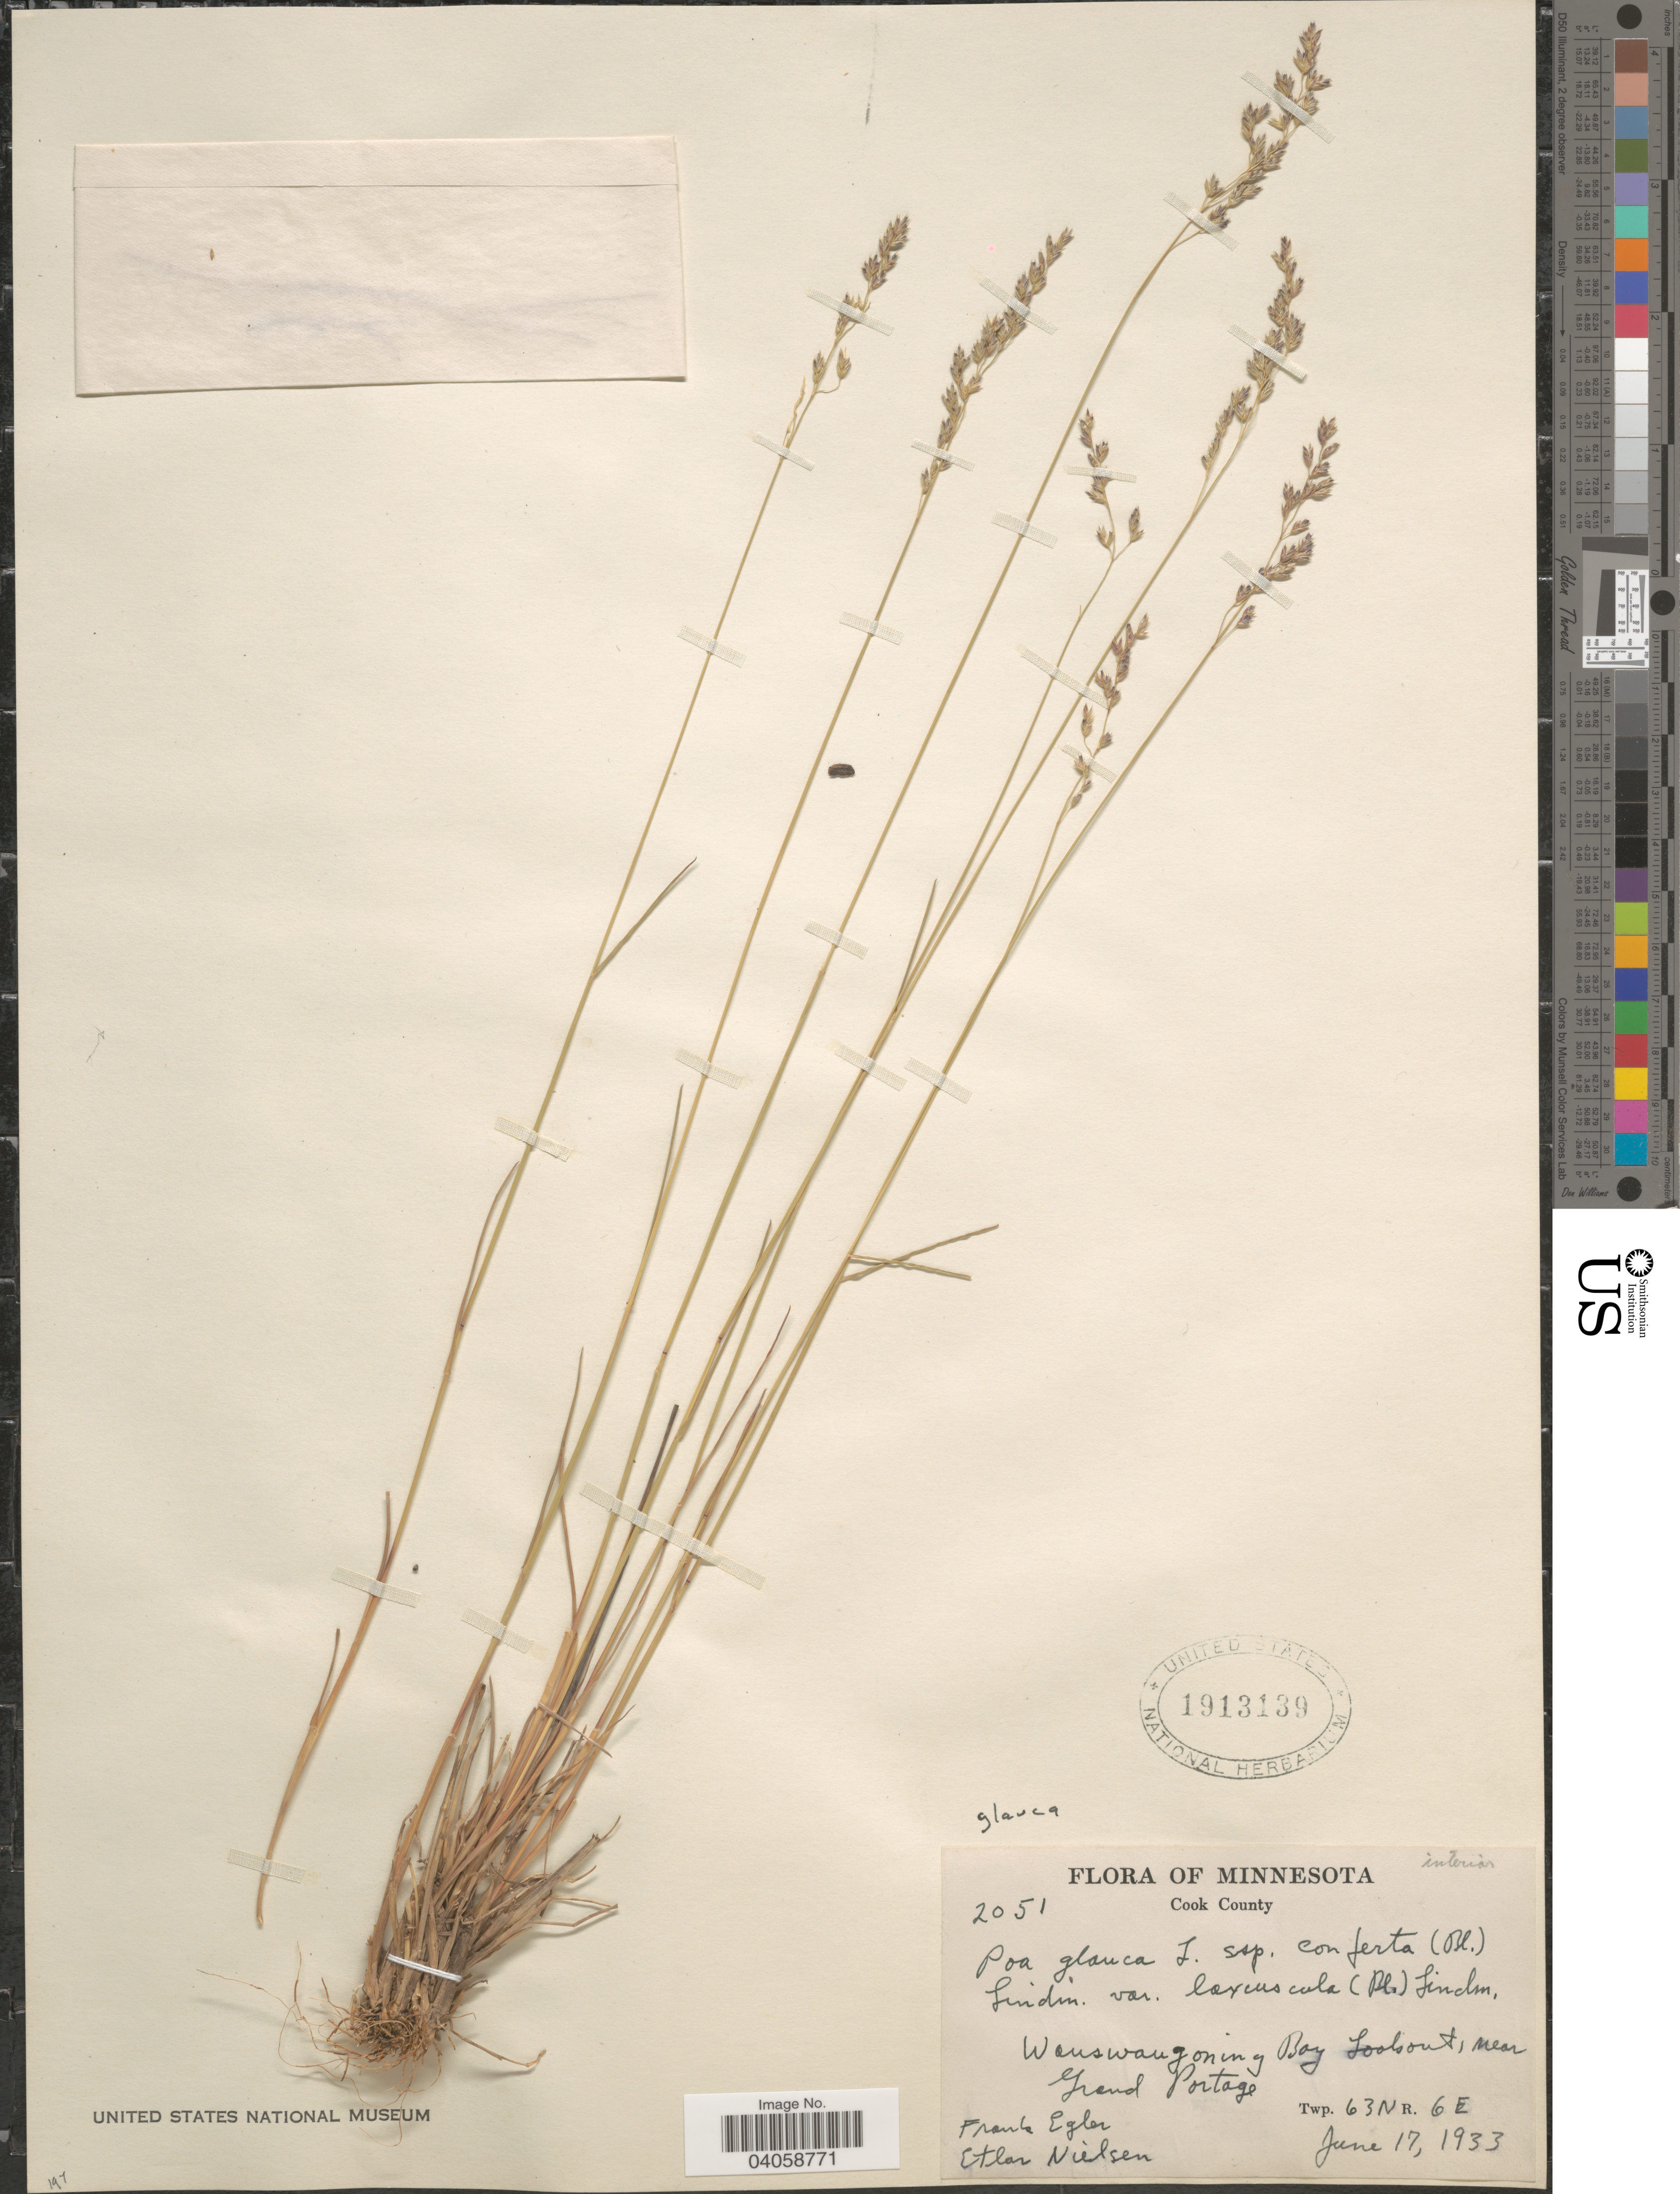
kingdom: Plantae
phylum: Tracheophyta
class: Liliopsida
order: Poales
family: Poaceae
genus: Poa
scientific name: Poa glauca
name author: Vahl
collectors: F. Egler & E. Nielsen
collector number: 2051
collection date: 1933-06-17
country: United States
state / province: Minnesota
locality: Cook County. Wauswaugoning Bay Lookout, near Grand Portage. Twp. 63 N R. 6 E.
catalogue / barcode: US 1913139